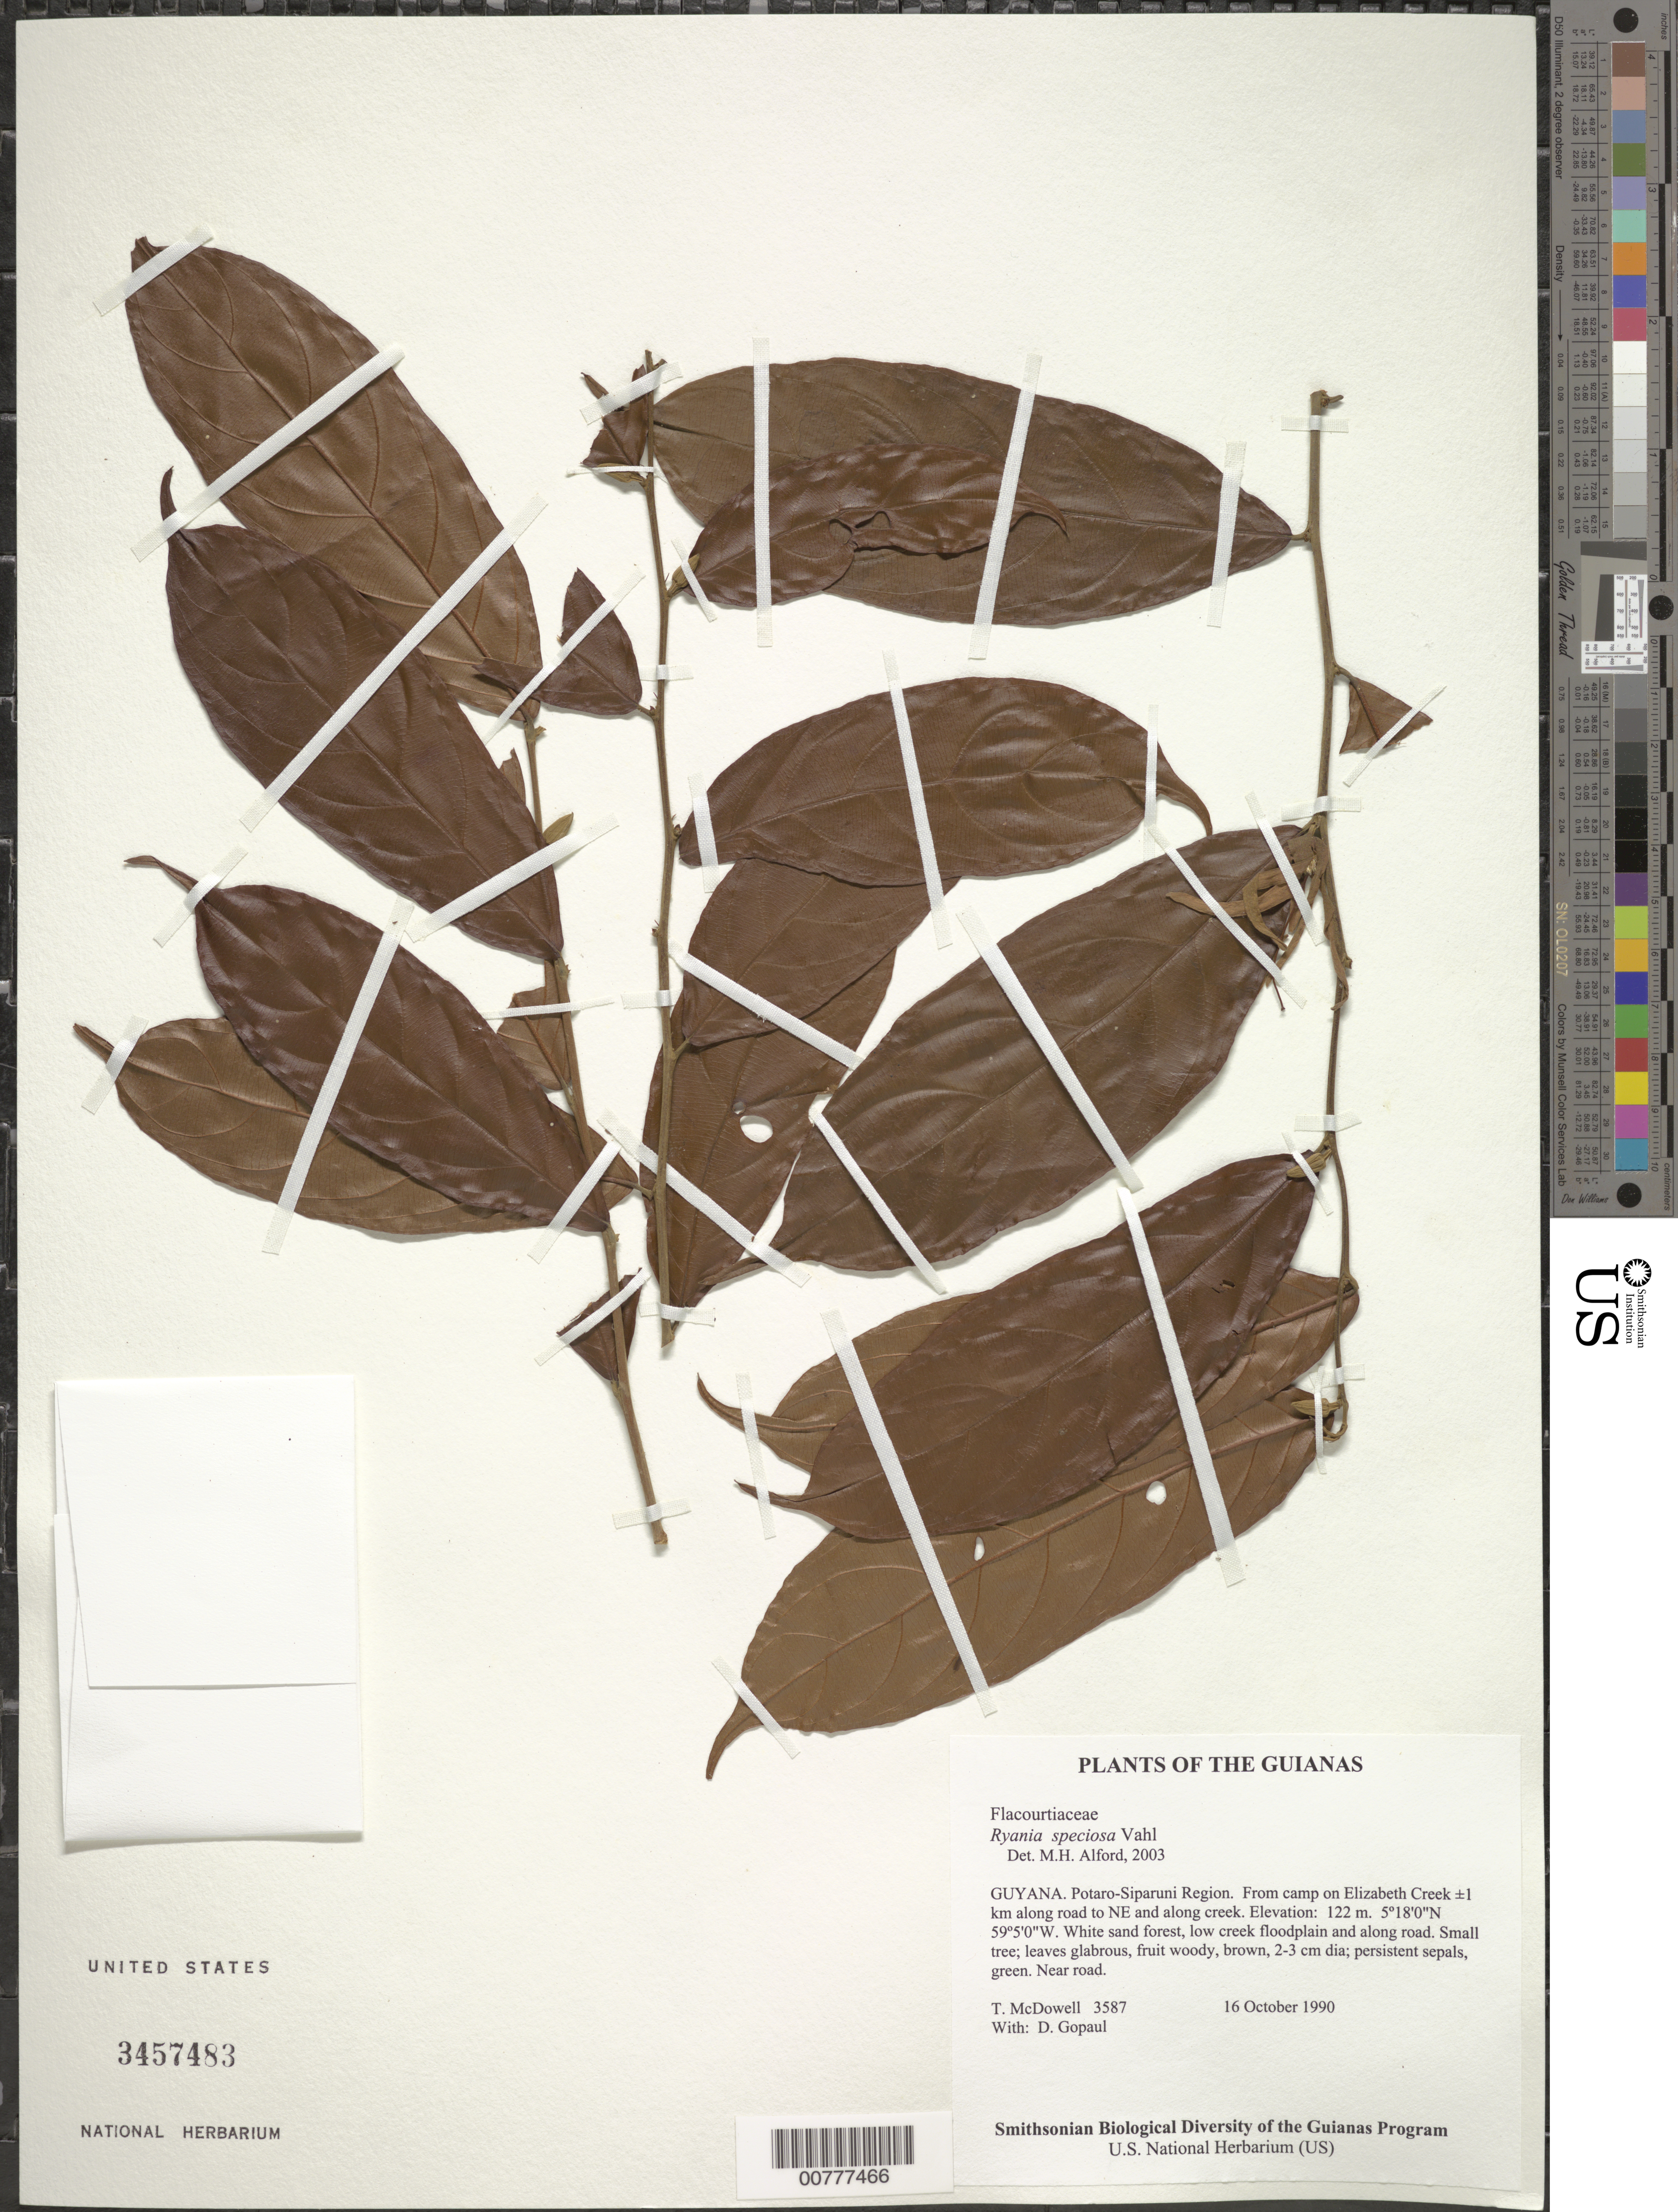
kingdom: Plantae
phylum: Tracheophyta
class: Magnoliopsida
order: Malpighiales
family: Salicaceae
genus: Ryania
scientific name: Ryania speciosa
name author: Vahl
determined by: Alford, Mac Haverson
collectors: T. McDowell & D. Gopaul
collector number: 3587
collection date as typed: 16 October 1990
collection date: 1990-10-16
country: Guyana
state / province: Potaro-Siparuni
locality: From camp on Elizabeth Creek ±1 km along road to NE and along creek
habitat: White sand forest, low creek floodplain and along road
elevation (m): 122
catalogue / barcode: US 3457483